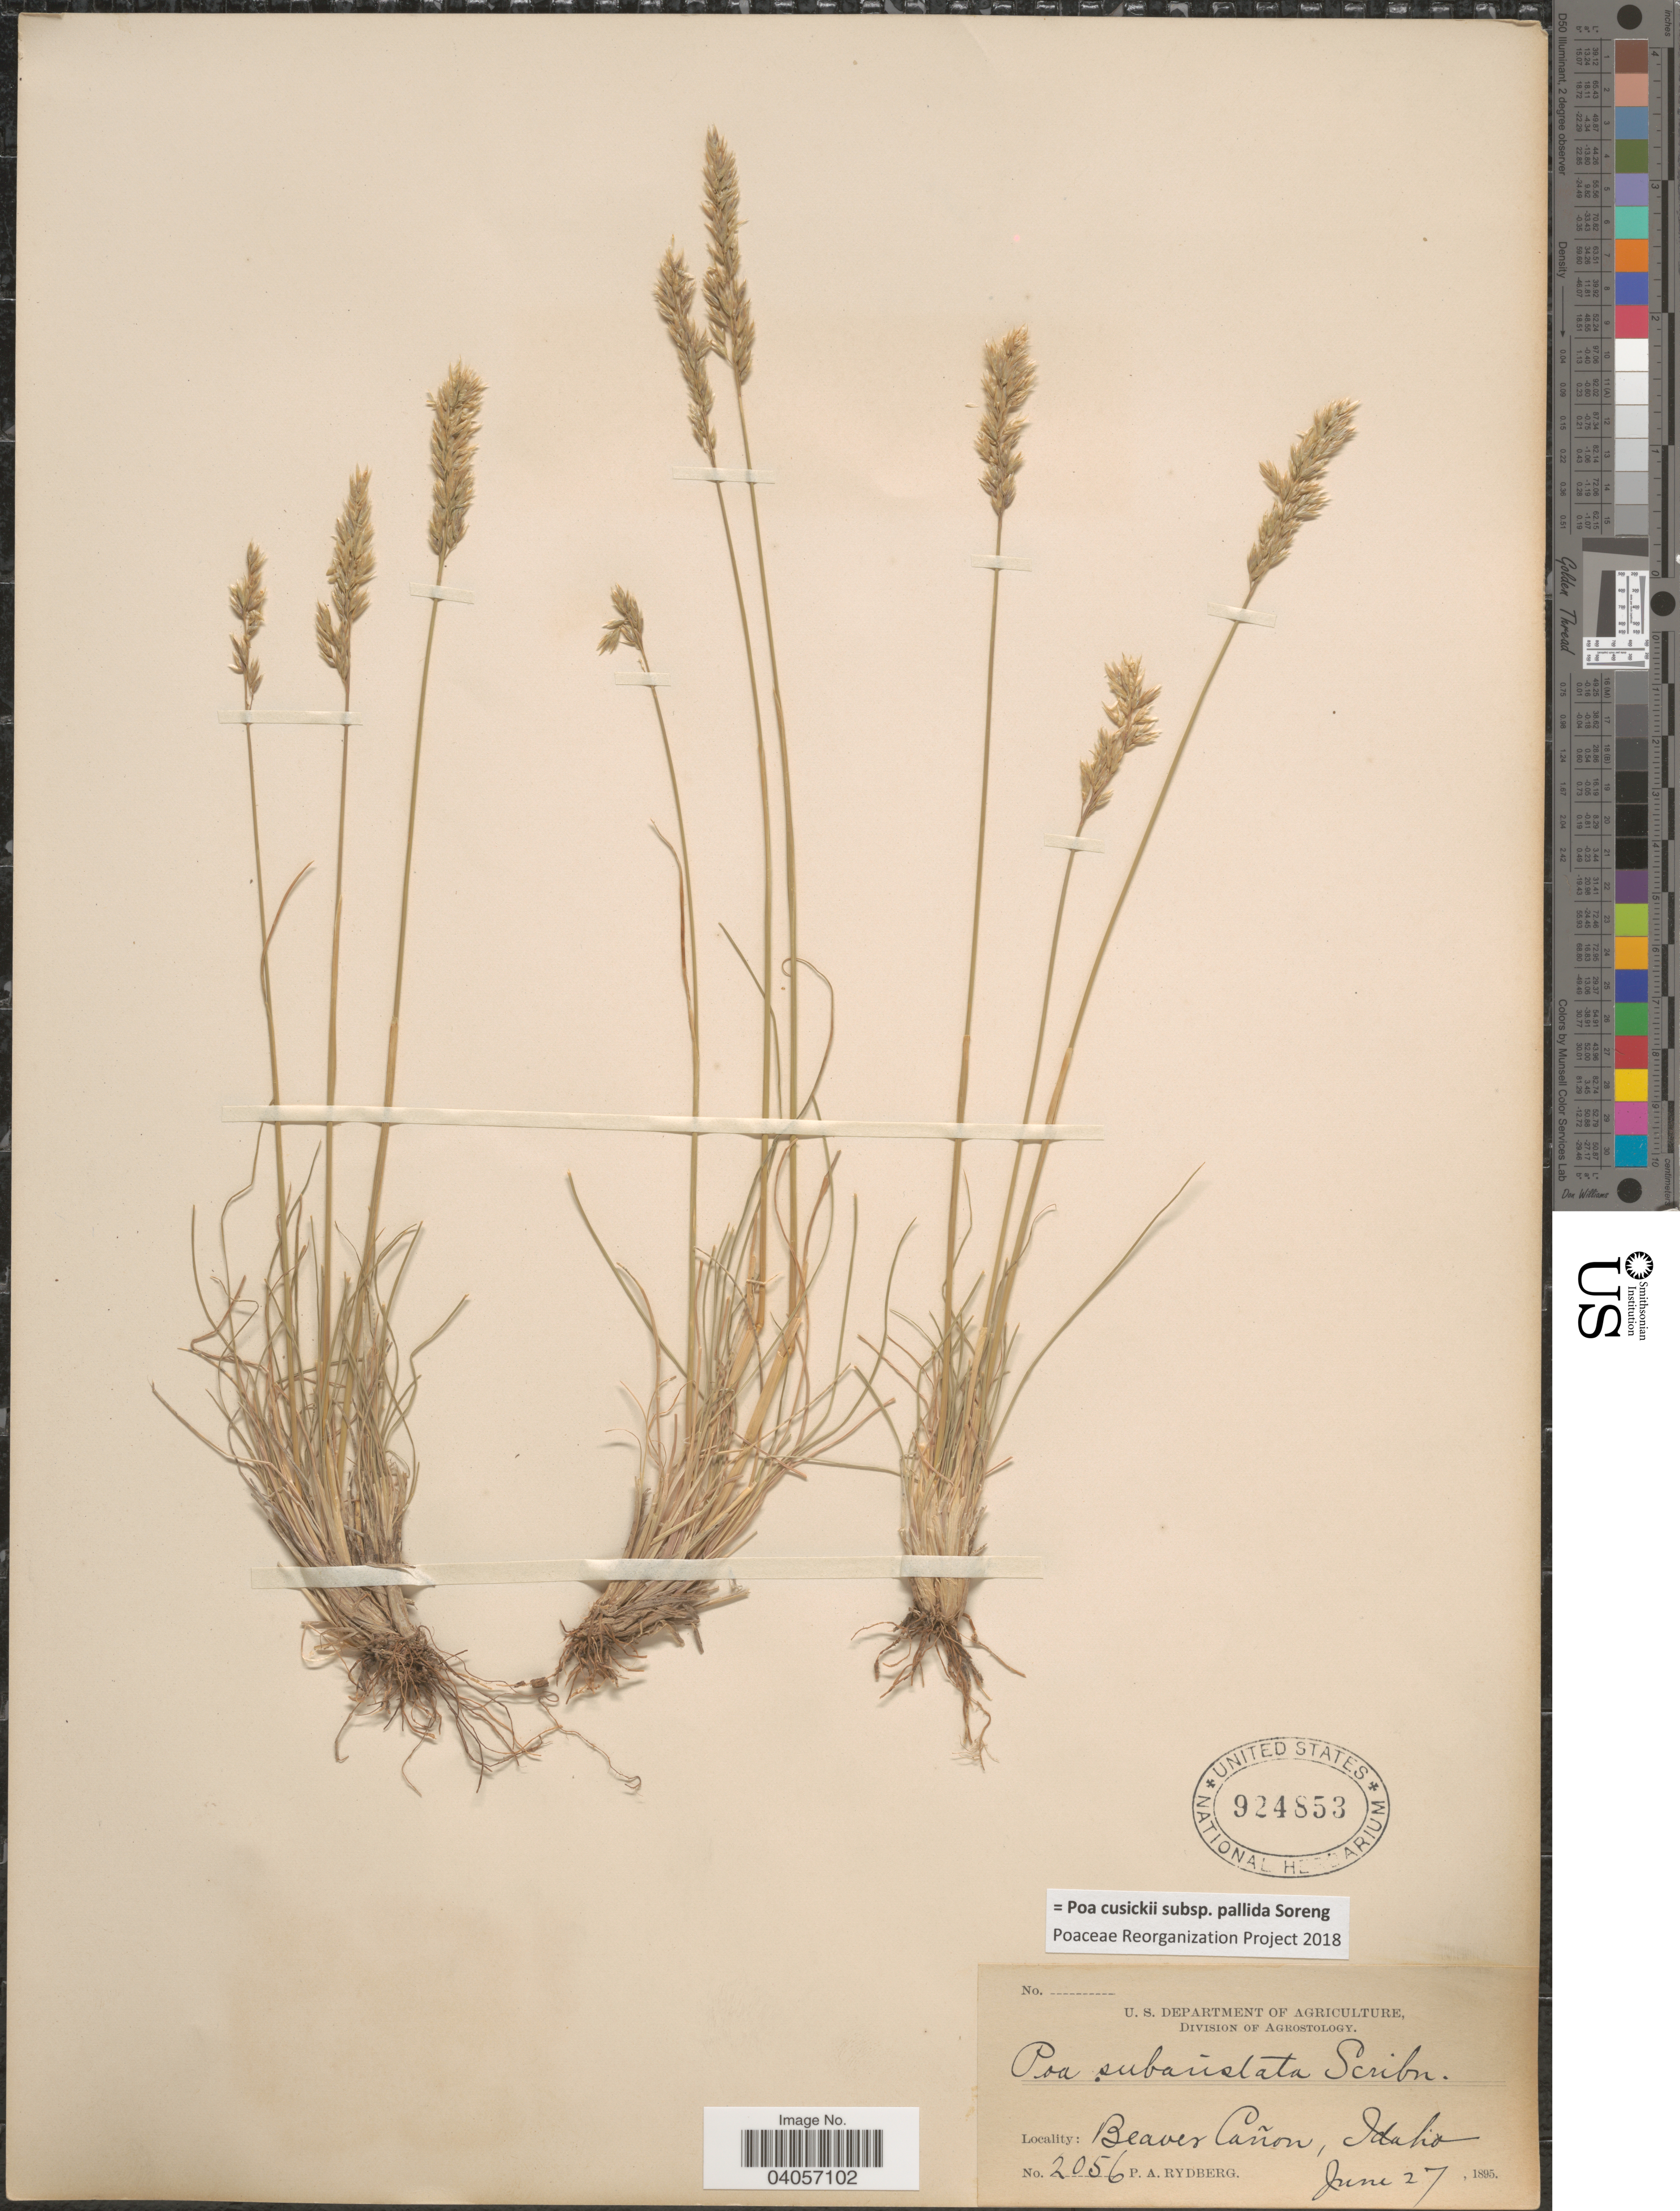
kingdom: Plantae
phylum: Tracheophyta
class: Liliopsida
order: Poales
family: Poaceae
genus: Poa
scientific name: Poa cusickii subsp. pallida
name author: Soreng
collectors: P. A. Rydberg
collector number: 2056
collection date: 1895-06-27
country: United States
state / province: Idaho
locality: Beaver Cañon.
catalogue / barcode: US 924853